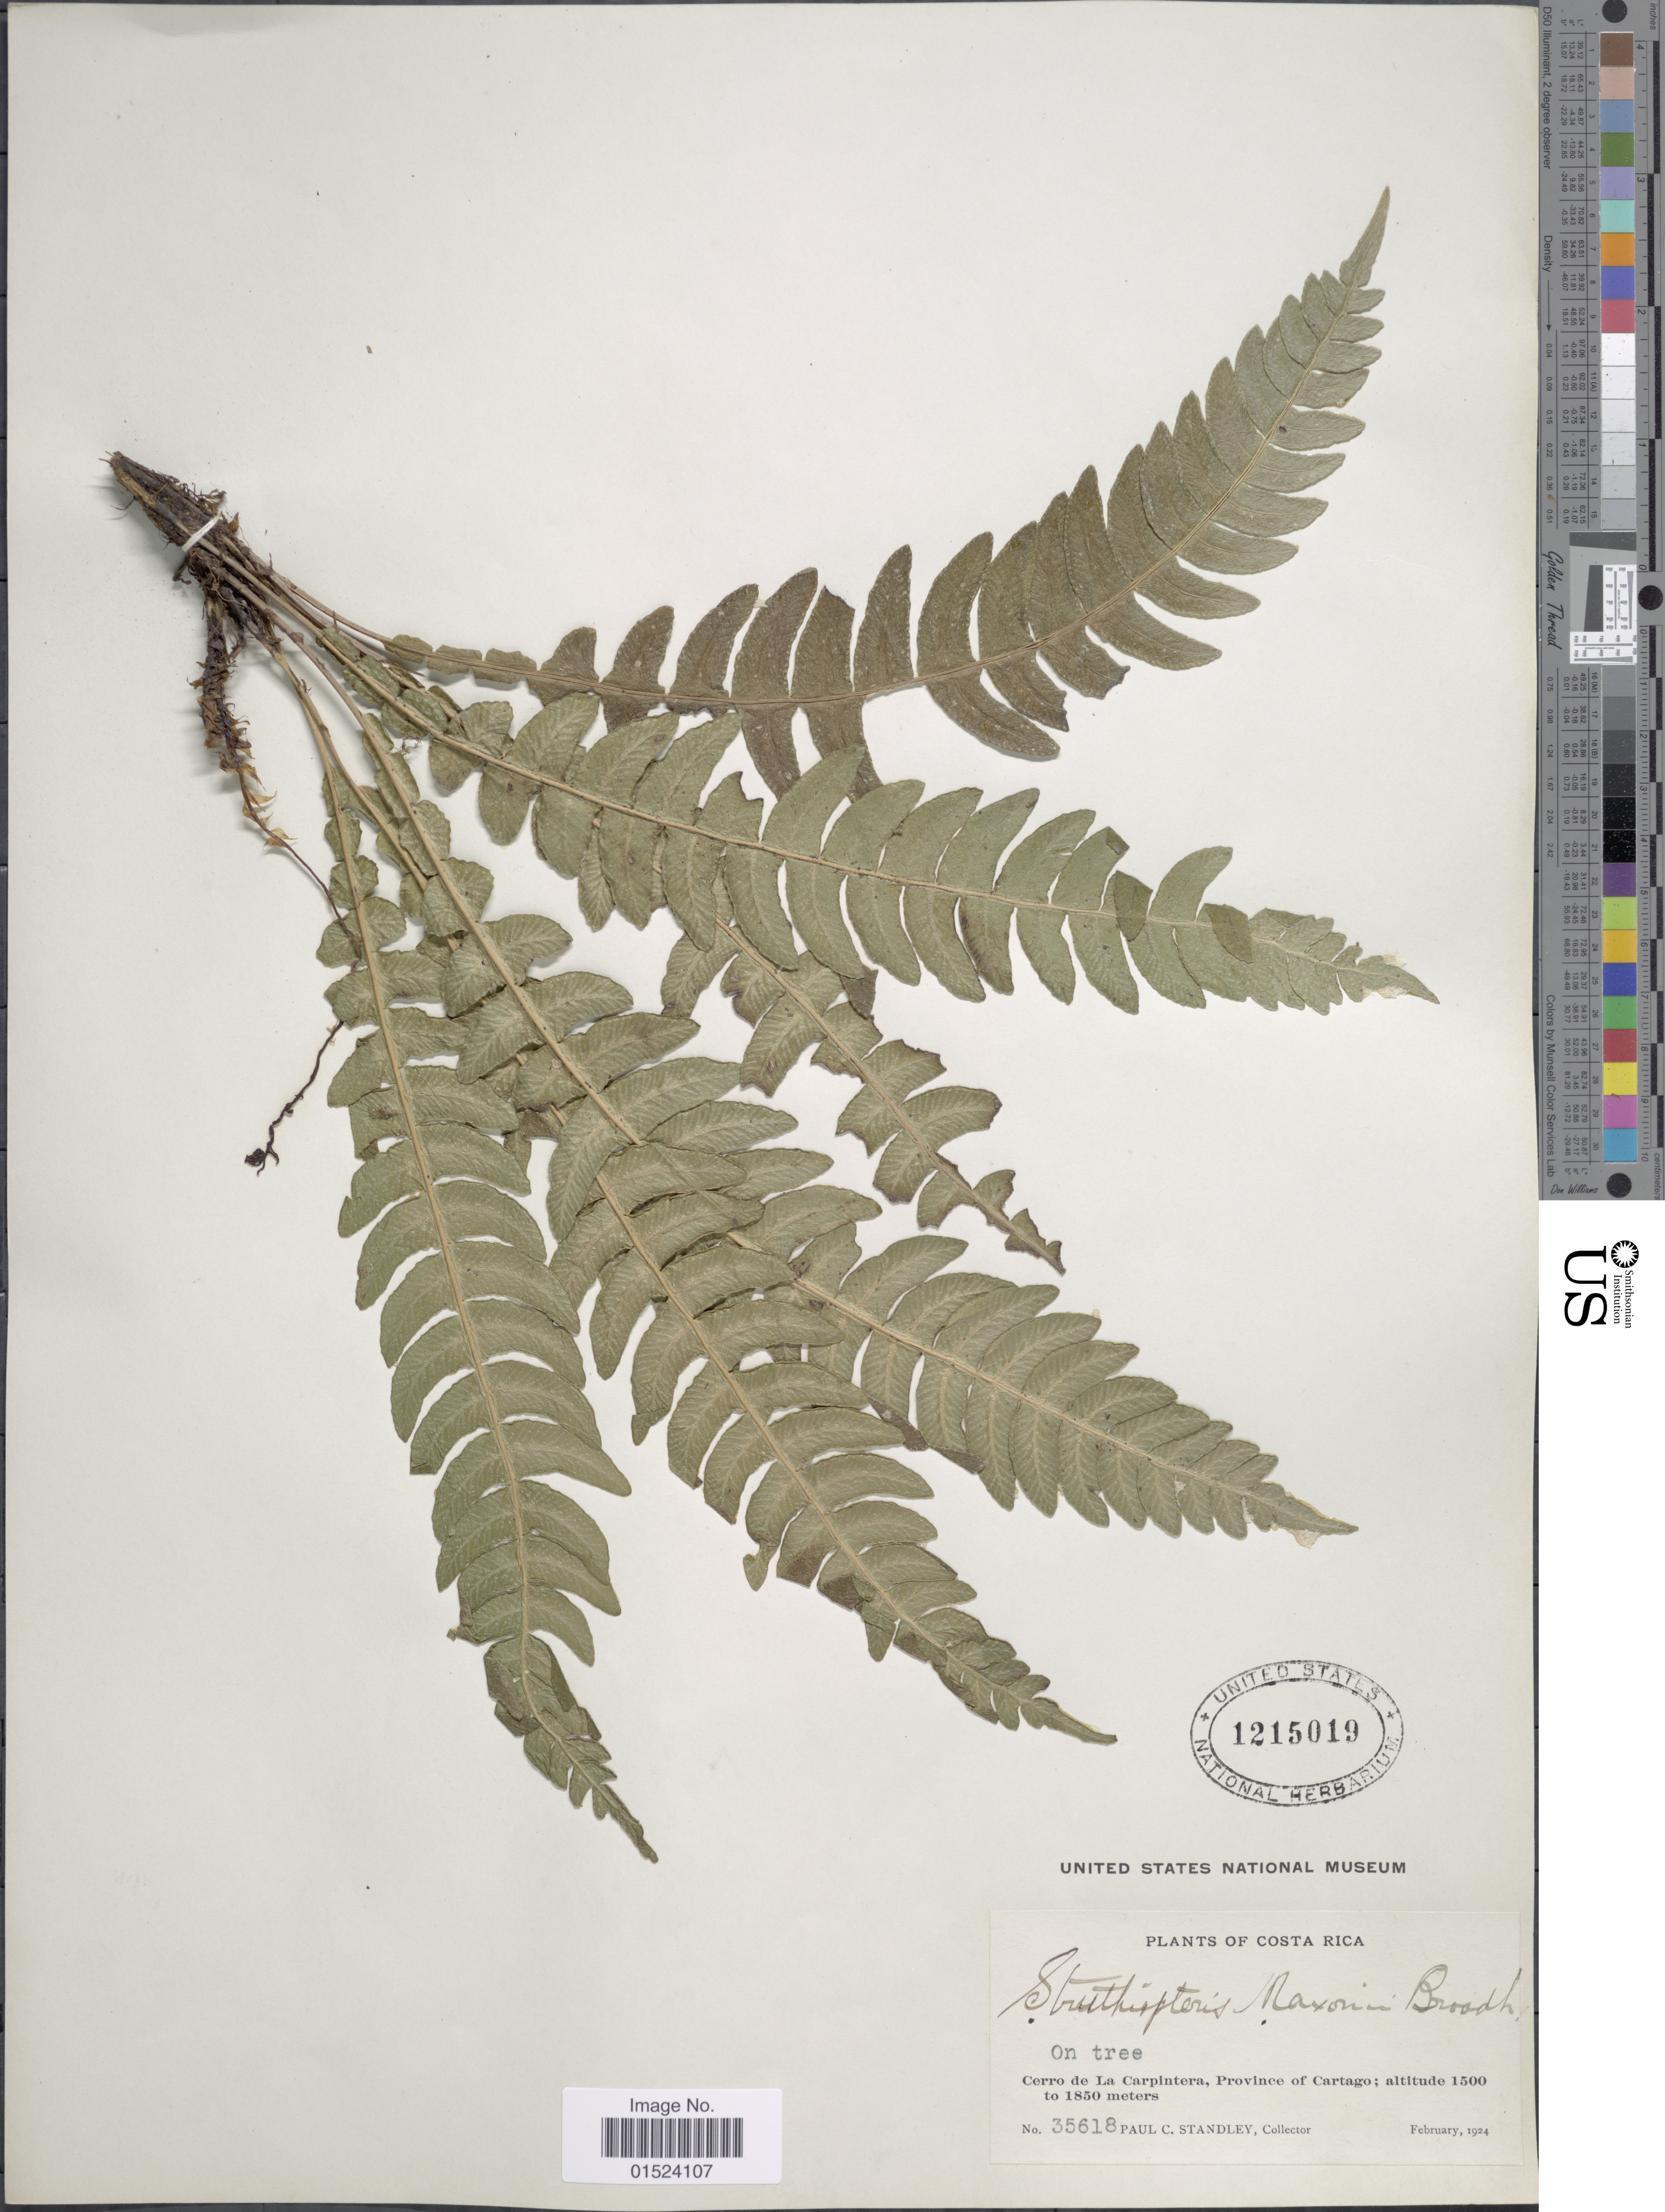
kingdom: Plantae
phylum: Tracheophyta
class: Polypodiopsida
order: Polypodiales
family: Blechnaceae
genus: Blechnum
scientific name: Blechnum l'herminieri subsp. lehmannii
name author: (Hieron.) Lellinger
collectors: P. C. Standley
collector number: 35618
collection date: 1924-02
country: Costa Rica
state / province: Cartago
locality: Cerro de La Carpintera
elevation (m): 1500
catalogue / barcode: US 1215019